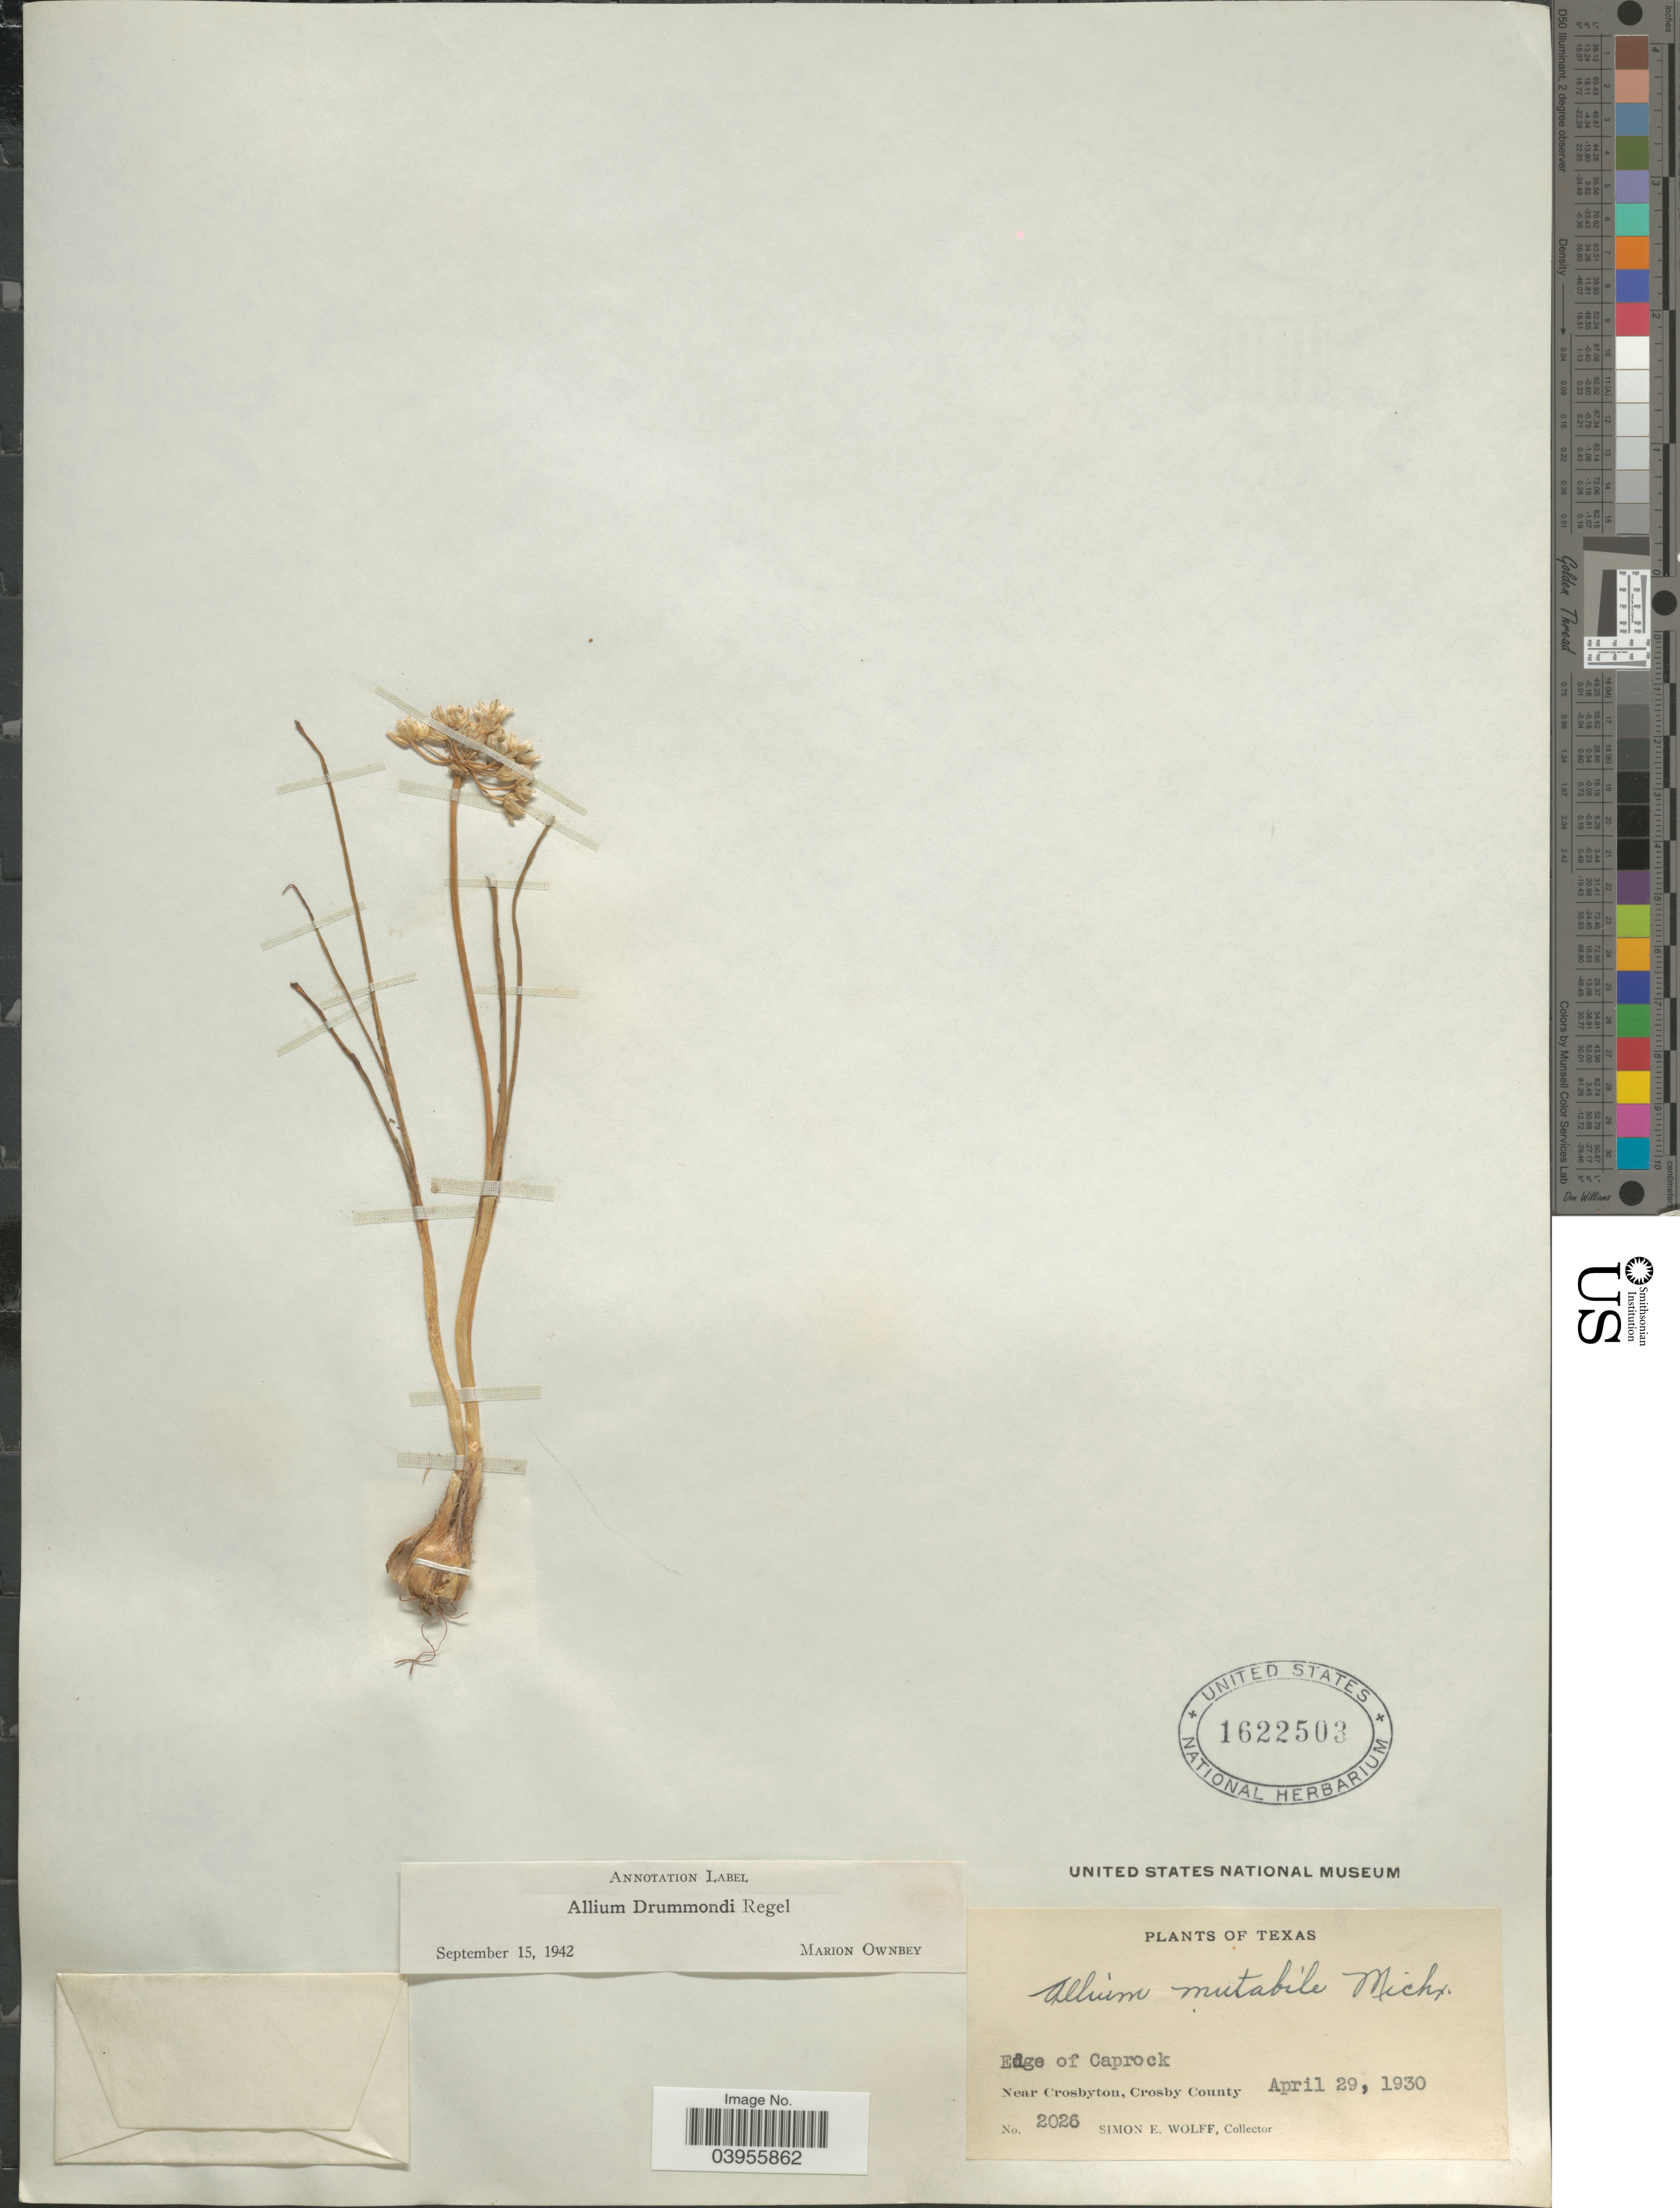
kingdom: Plantae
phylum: Tracheophyta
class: Liliopsida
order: Asparagales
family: Amaryllidaceae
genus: Allium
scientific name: Allium drummondii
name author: Regel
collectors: S. E. Wolff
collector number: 2026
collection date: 1930-04-29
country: United States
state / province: Texas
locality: Edge of Caprock. Near Crosbyton, Crosby County.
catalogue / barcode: US 1622503